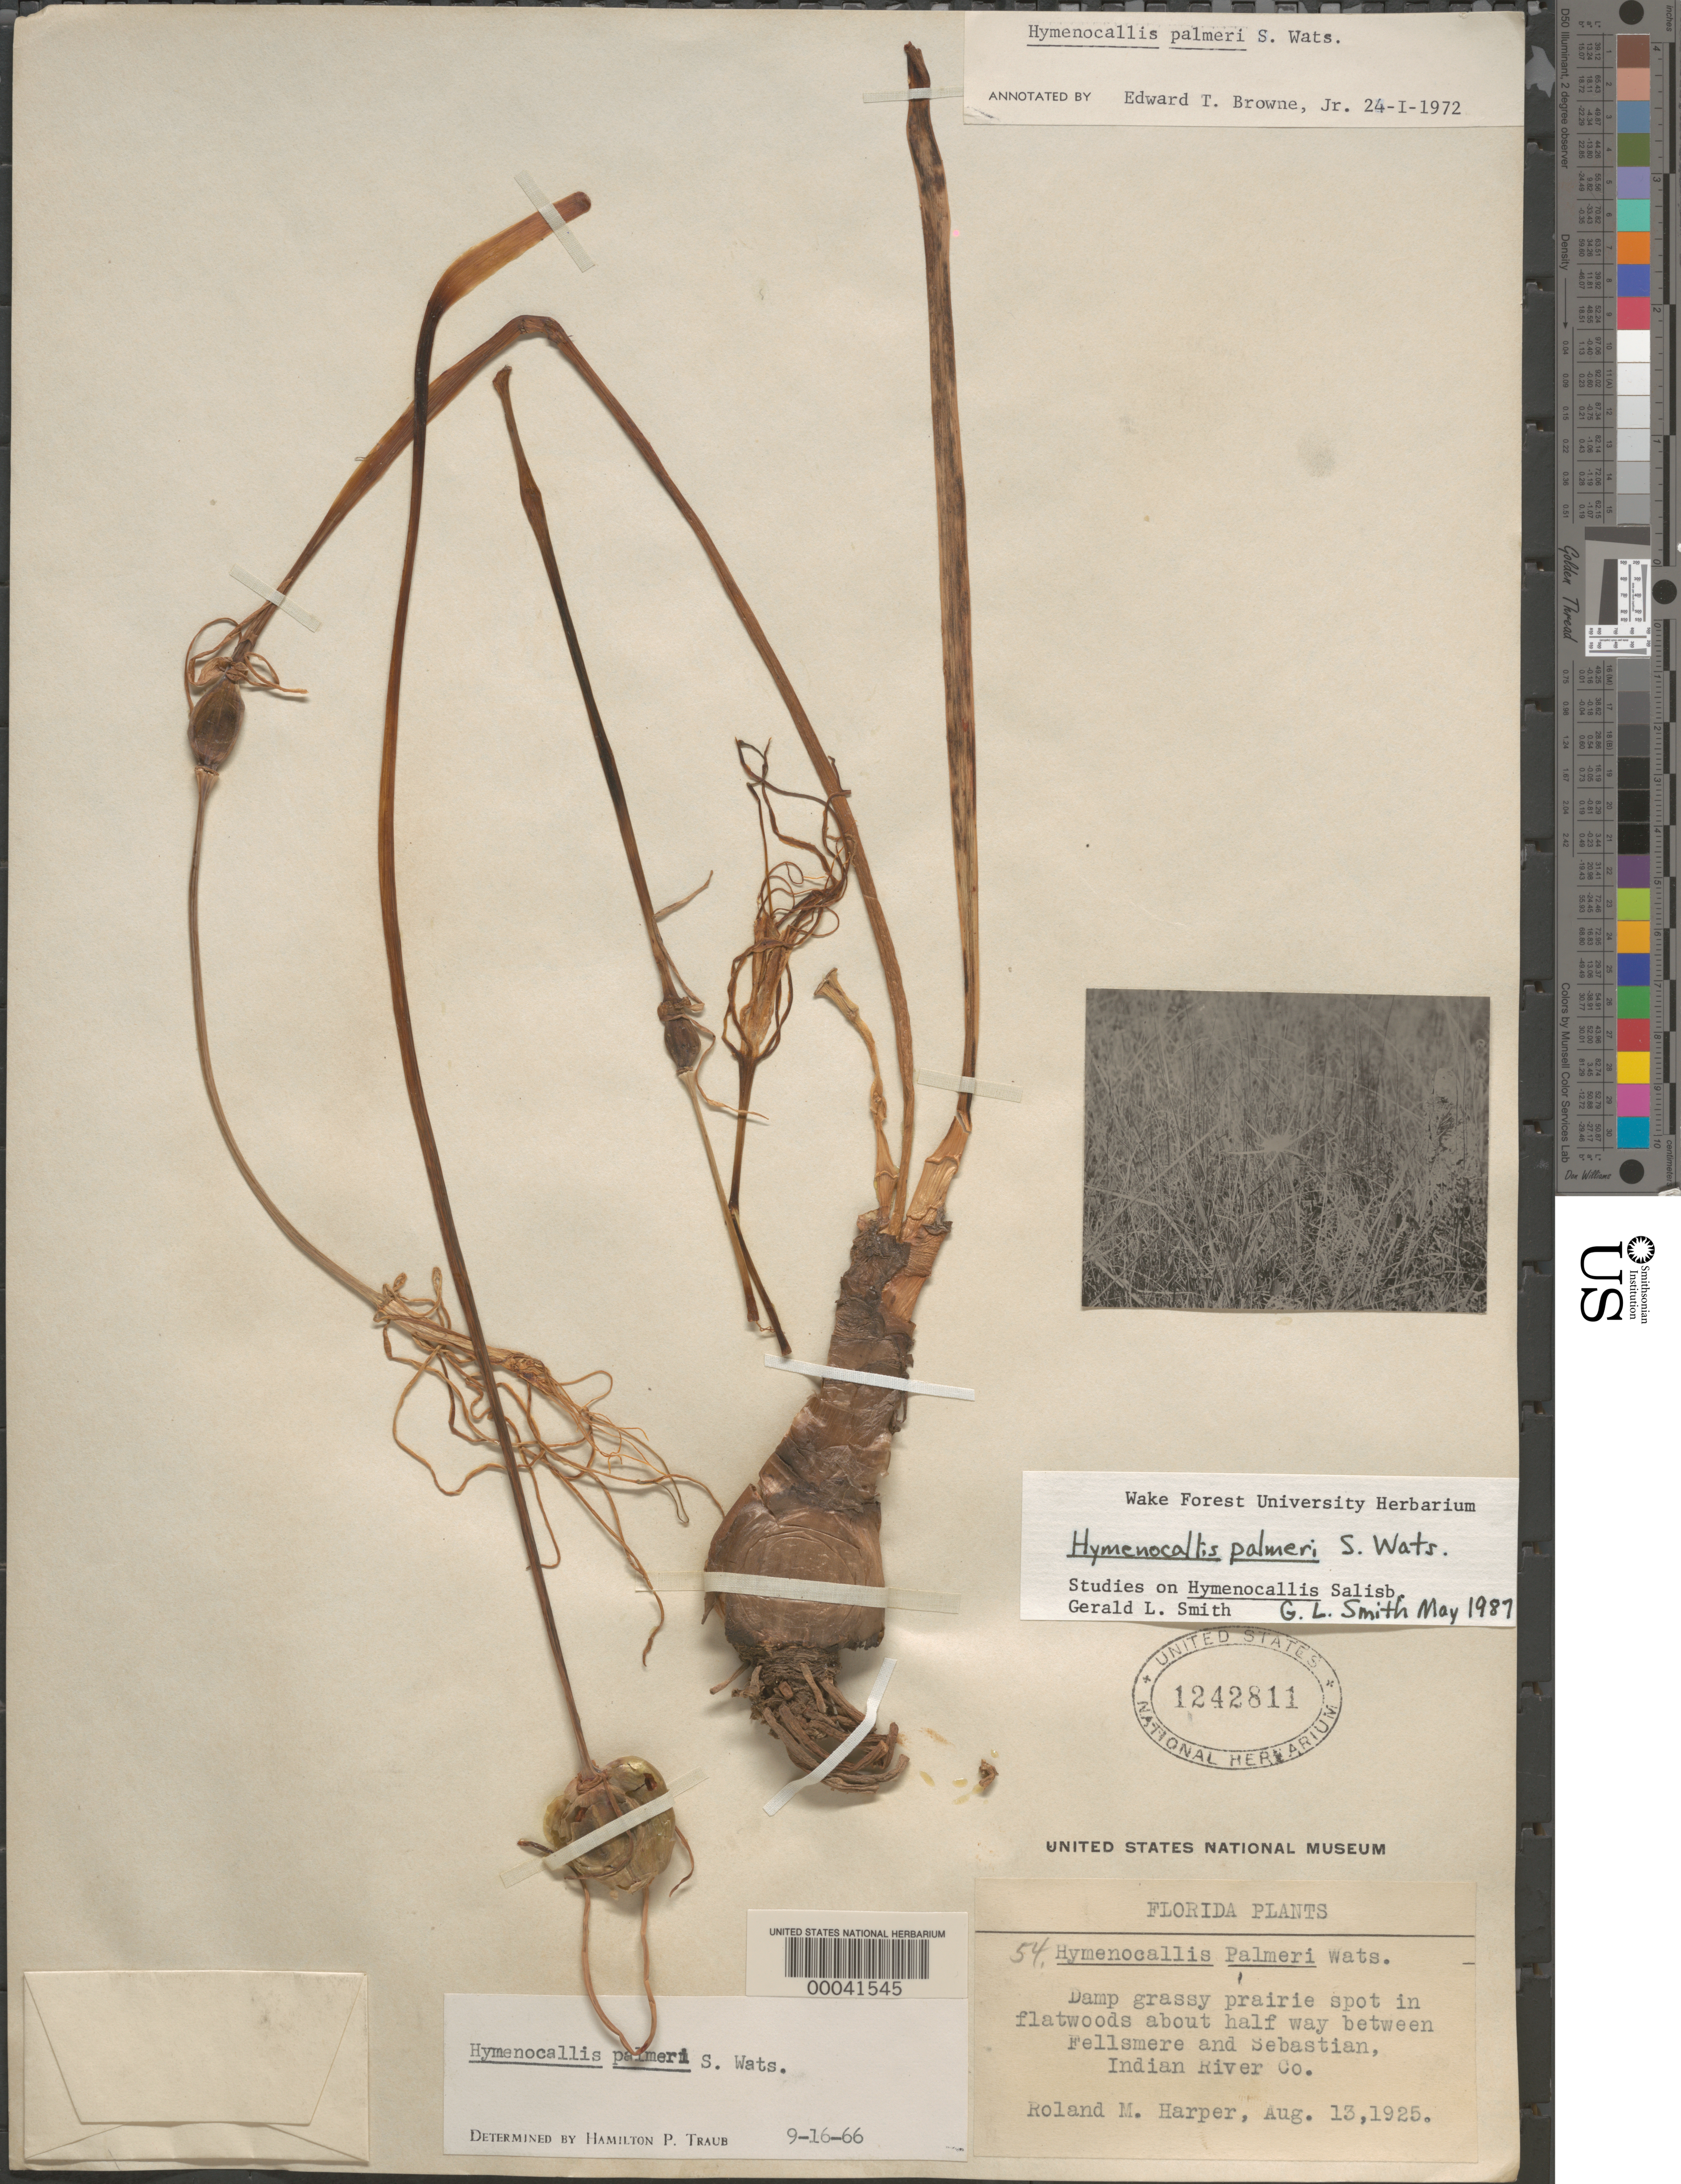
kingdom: Plantae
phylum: Tracheophyta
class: Liliopsida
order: Asparagales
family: Amaryllidaceae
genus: Hymenocallis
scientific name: Hymenocallis palmeri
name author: S. Watson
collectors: R. M. Harper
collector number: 54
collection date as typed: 13 Aug 1925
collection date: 1925-08-13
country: United States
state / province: Florida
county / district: Indian River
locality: Half way between fellsmere and sebastian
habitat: Damp grassy prairie spot in flatwoods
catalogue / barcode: US 1242811